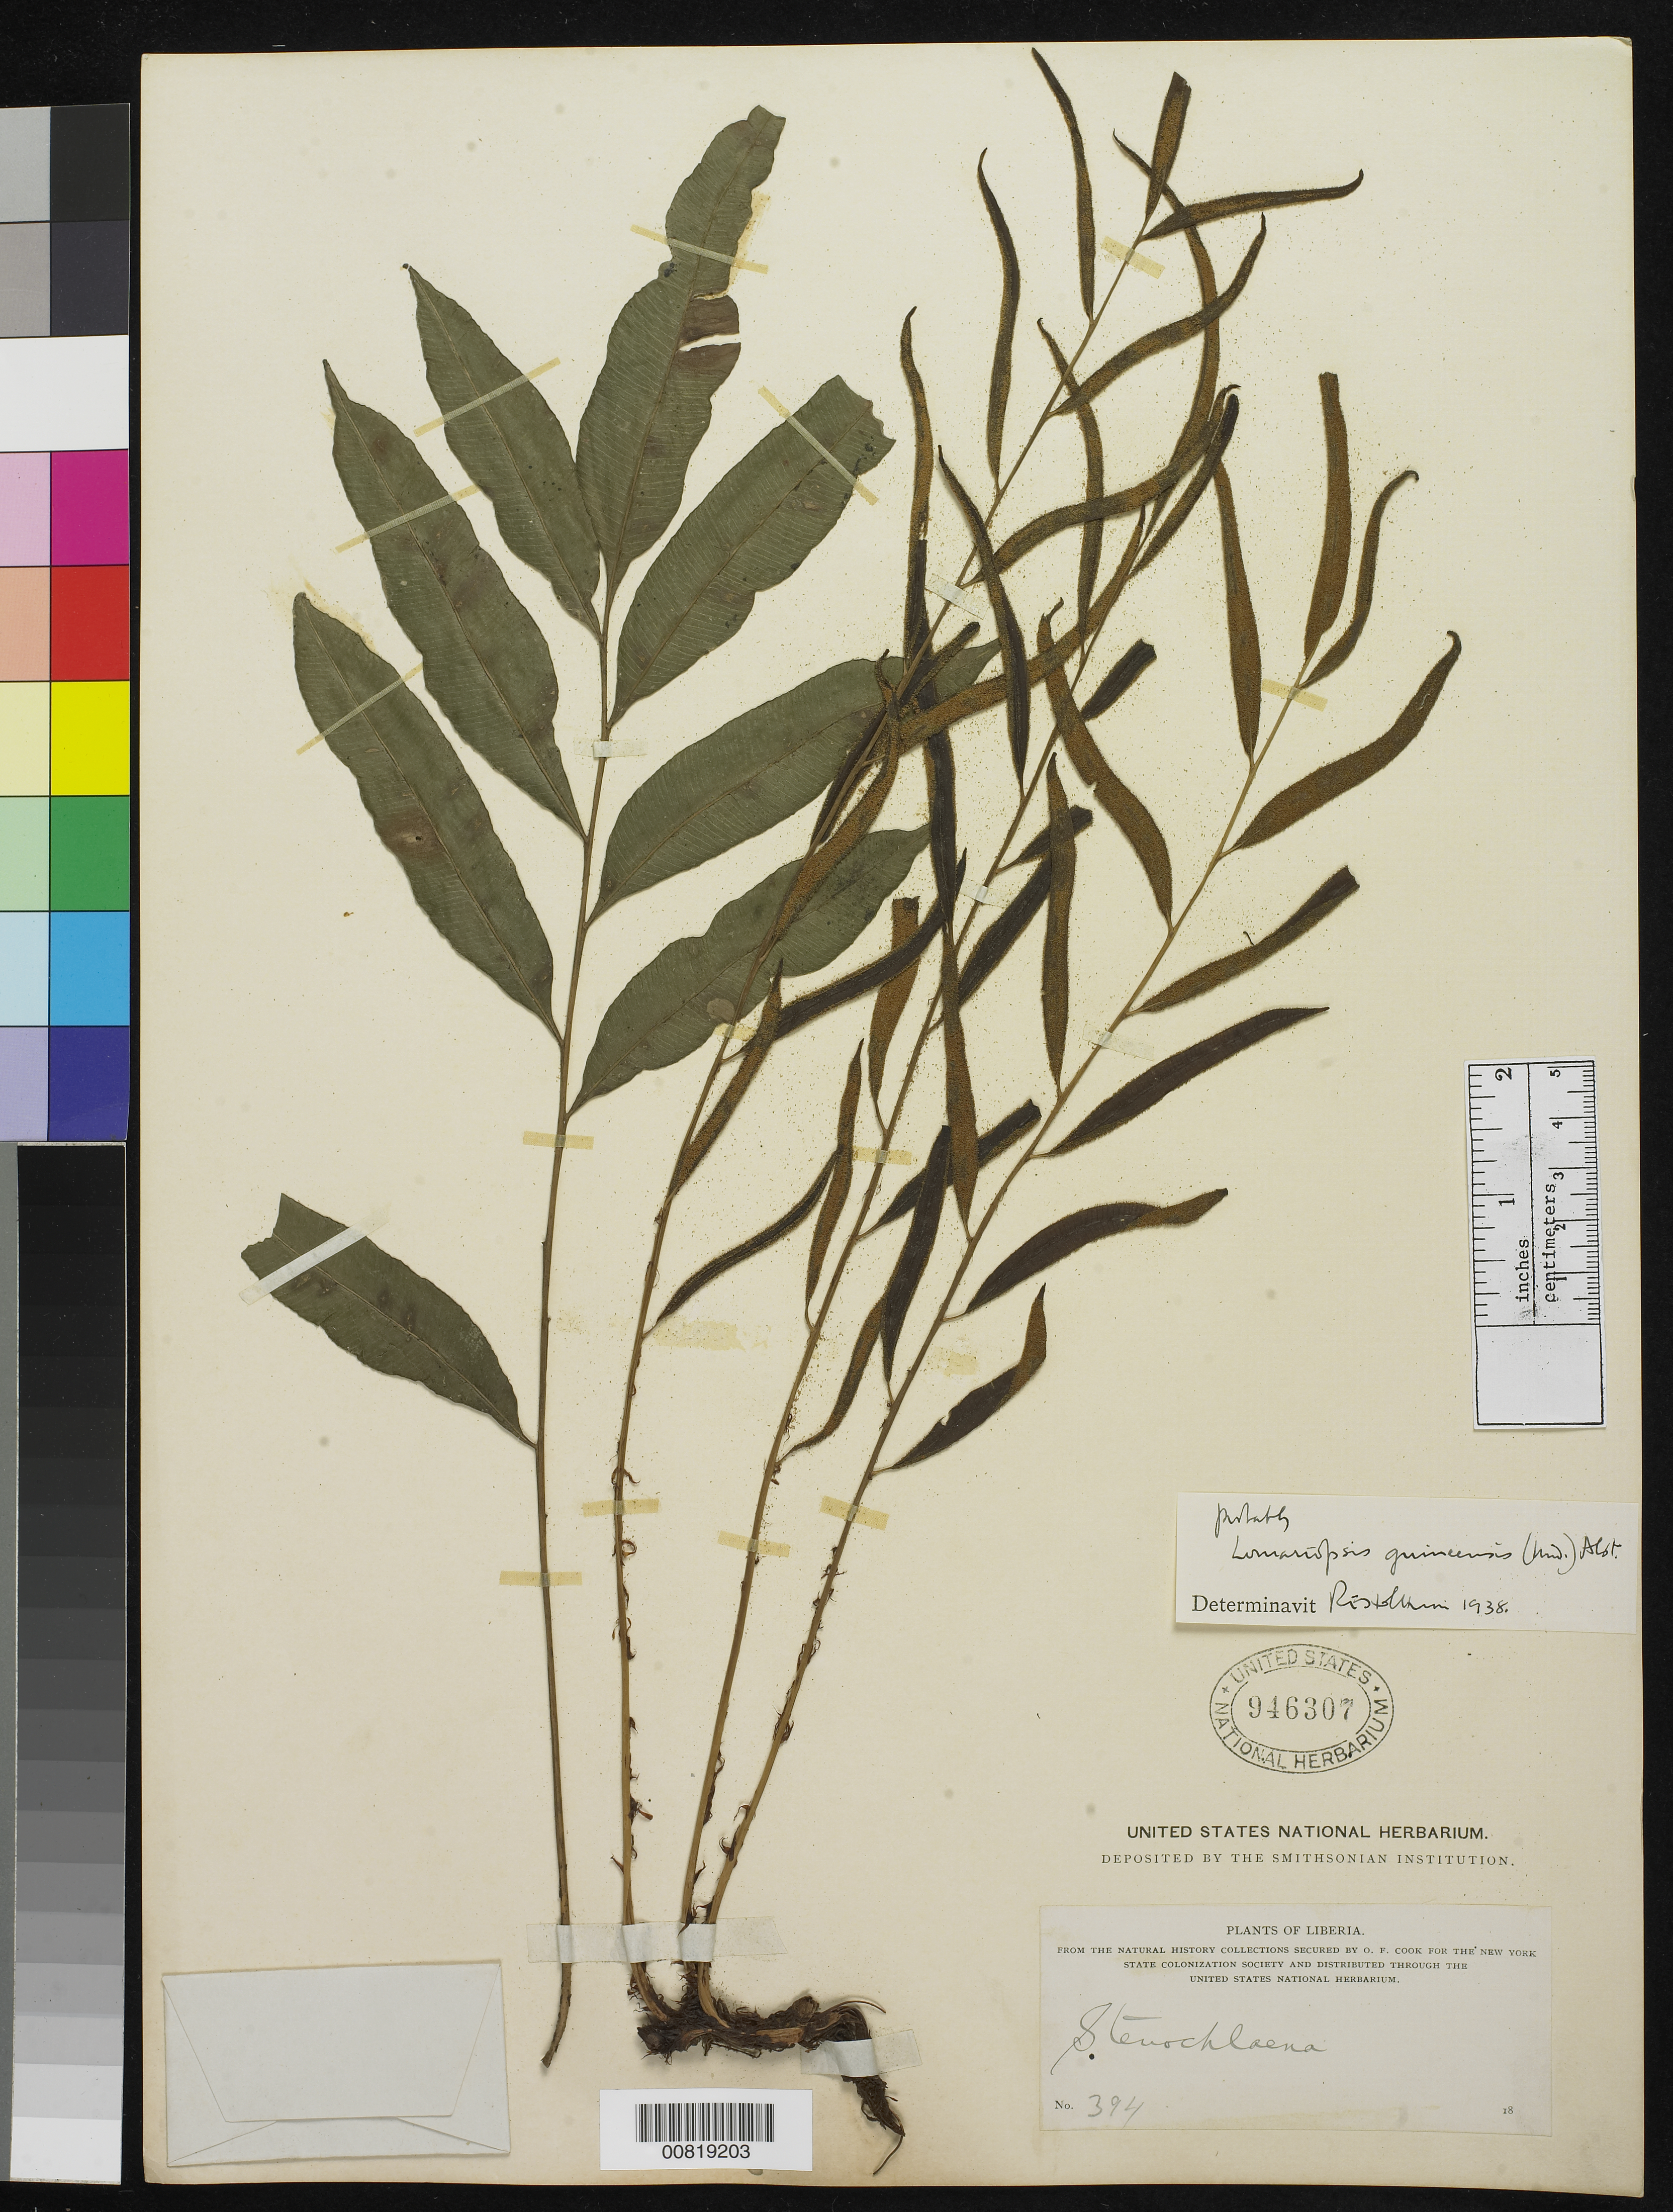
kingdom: Plantae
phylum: Tracheophyta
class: Polypodiopsida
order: Polypodiales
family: Lomariopsidaceae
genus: Lomariopsis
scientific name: Lomariopsis guineensis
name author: Holttum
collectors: O. F. Cook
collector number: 394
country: Liberia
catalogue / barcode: US 946307